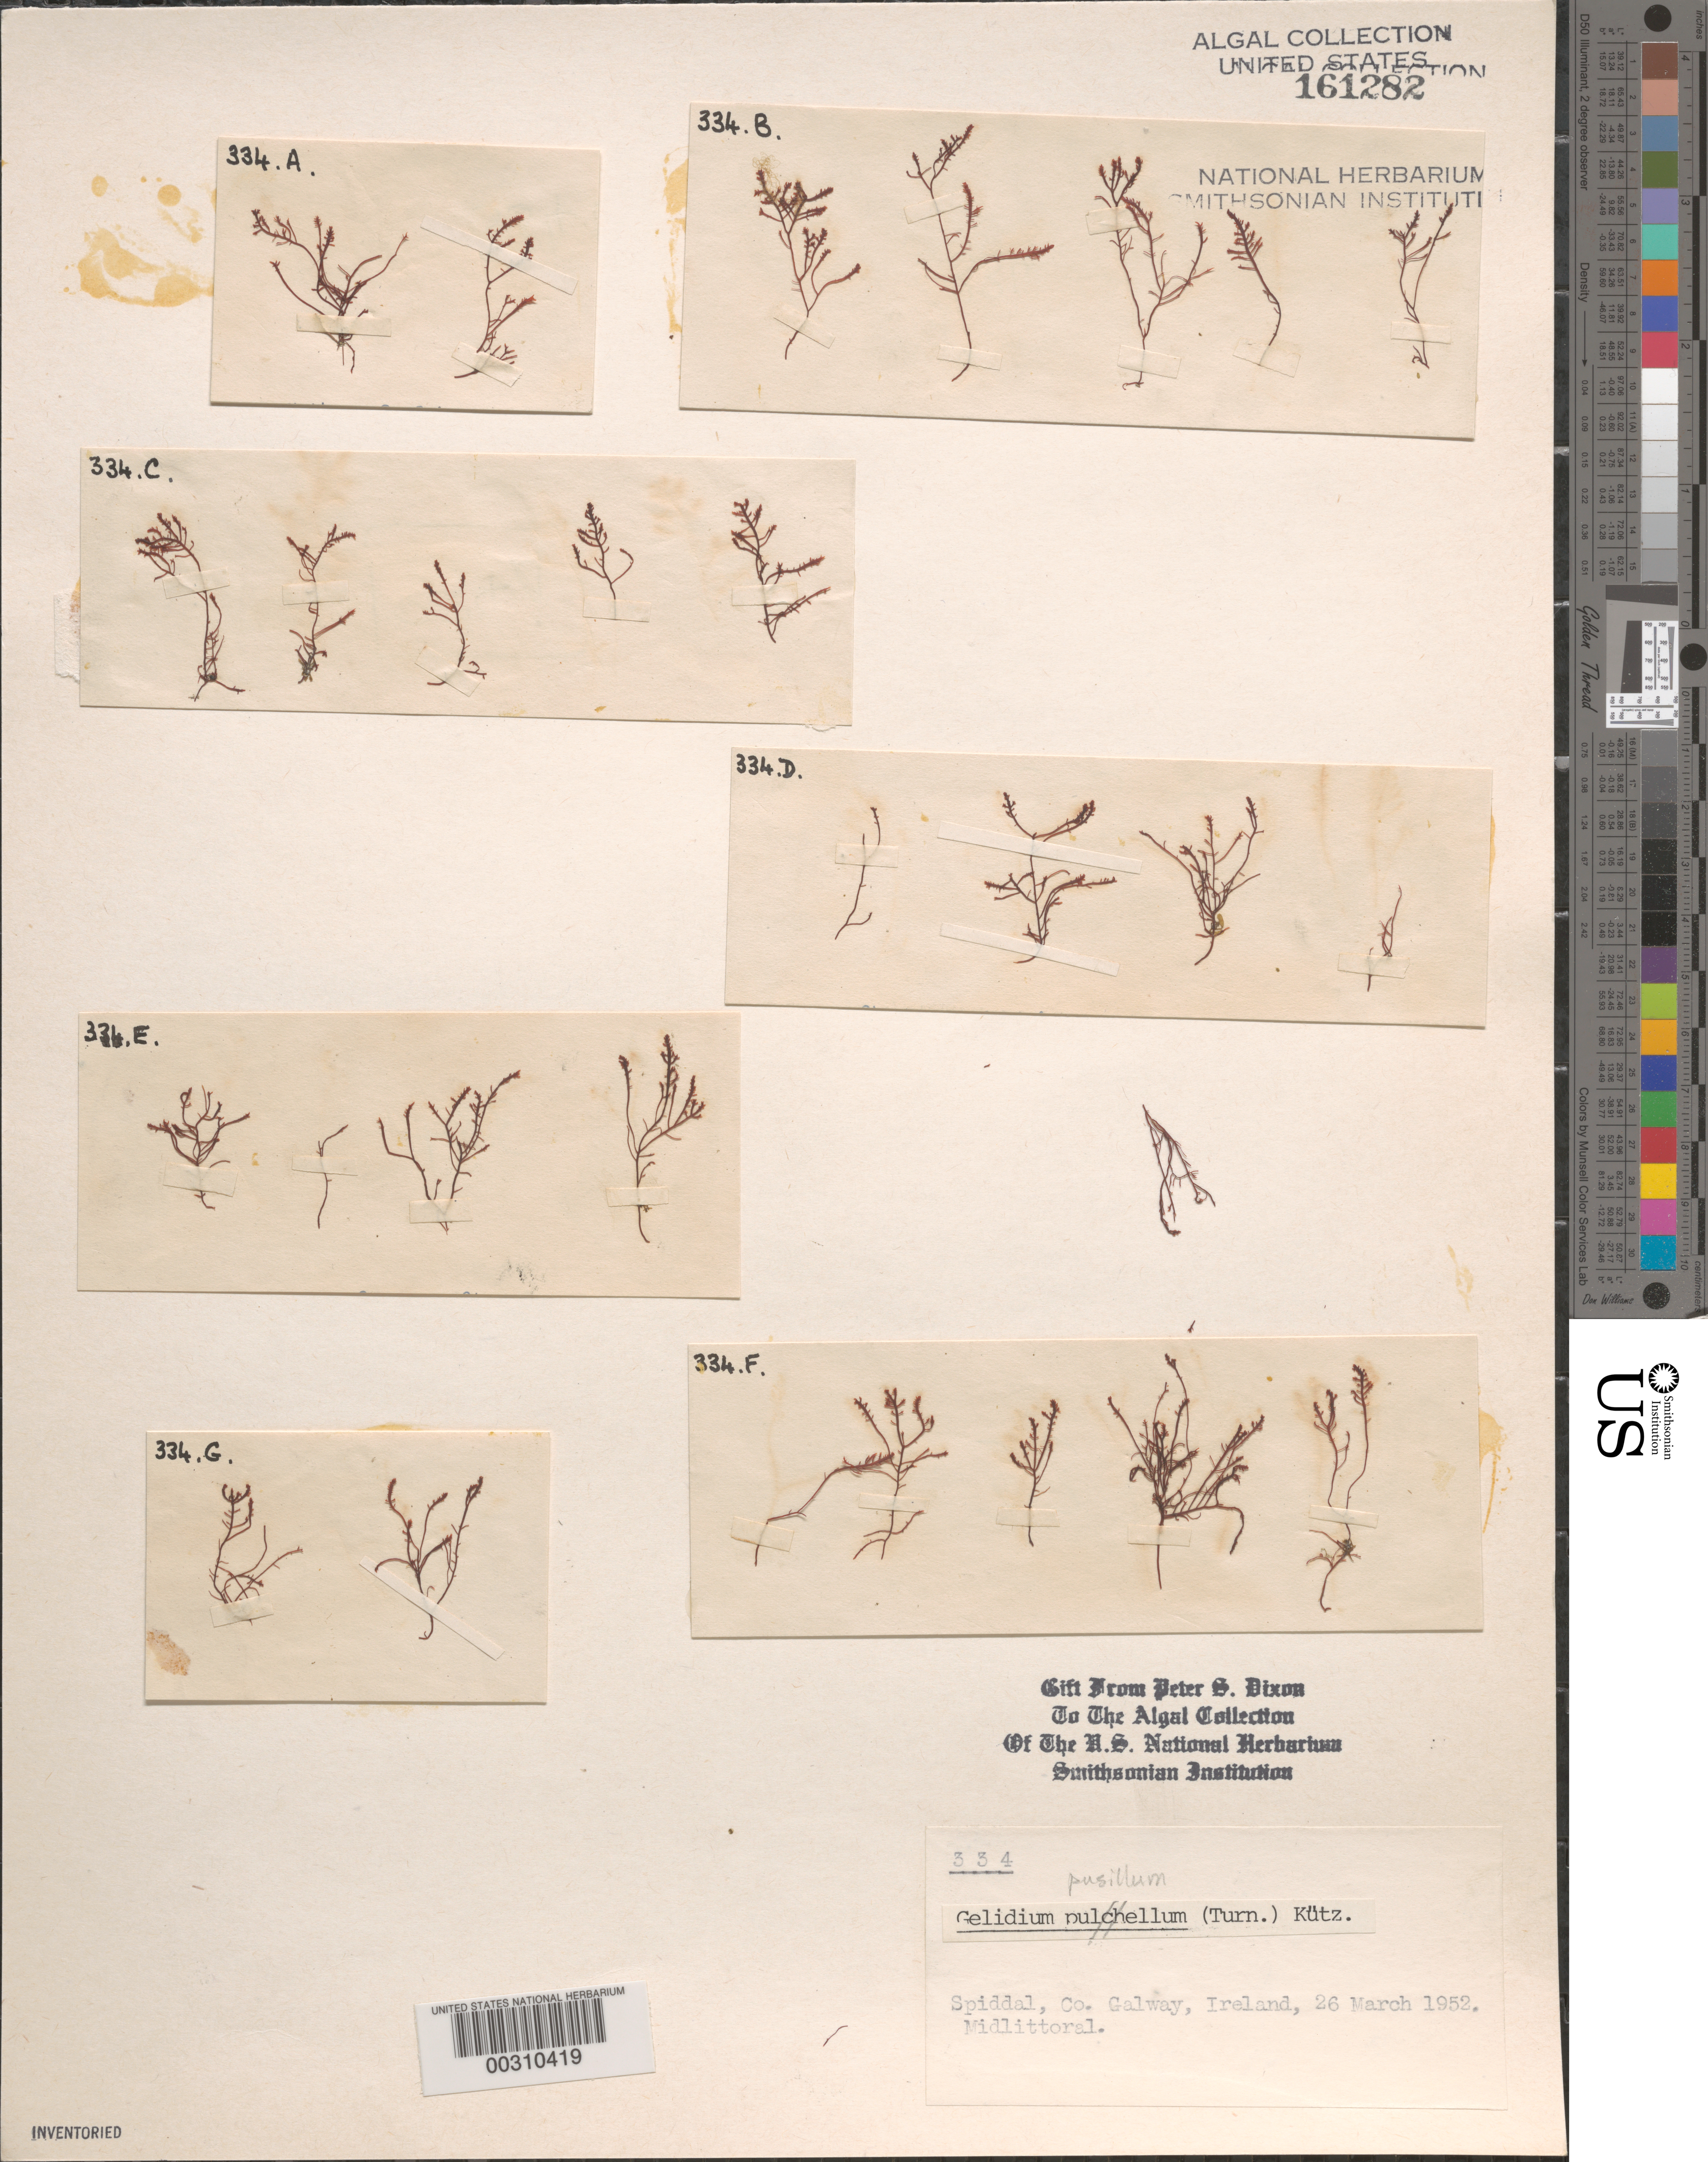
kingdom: Plantae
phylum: Rhodophyta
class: Florideophyceae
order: Gelidiales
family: Gelidiaceae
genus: Gelidium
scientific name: Gelidium pusillum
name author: (Stackh.) Le Jol.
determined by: Dixon, P. S.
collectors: P. S. Dixon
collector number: PSD 334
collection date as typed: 26 Mar 1952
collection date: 1952-03-26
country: Ireland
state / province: Connaught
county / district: Galway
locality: Spiddal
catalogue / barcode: US 161282